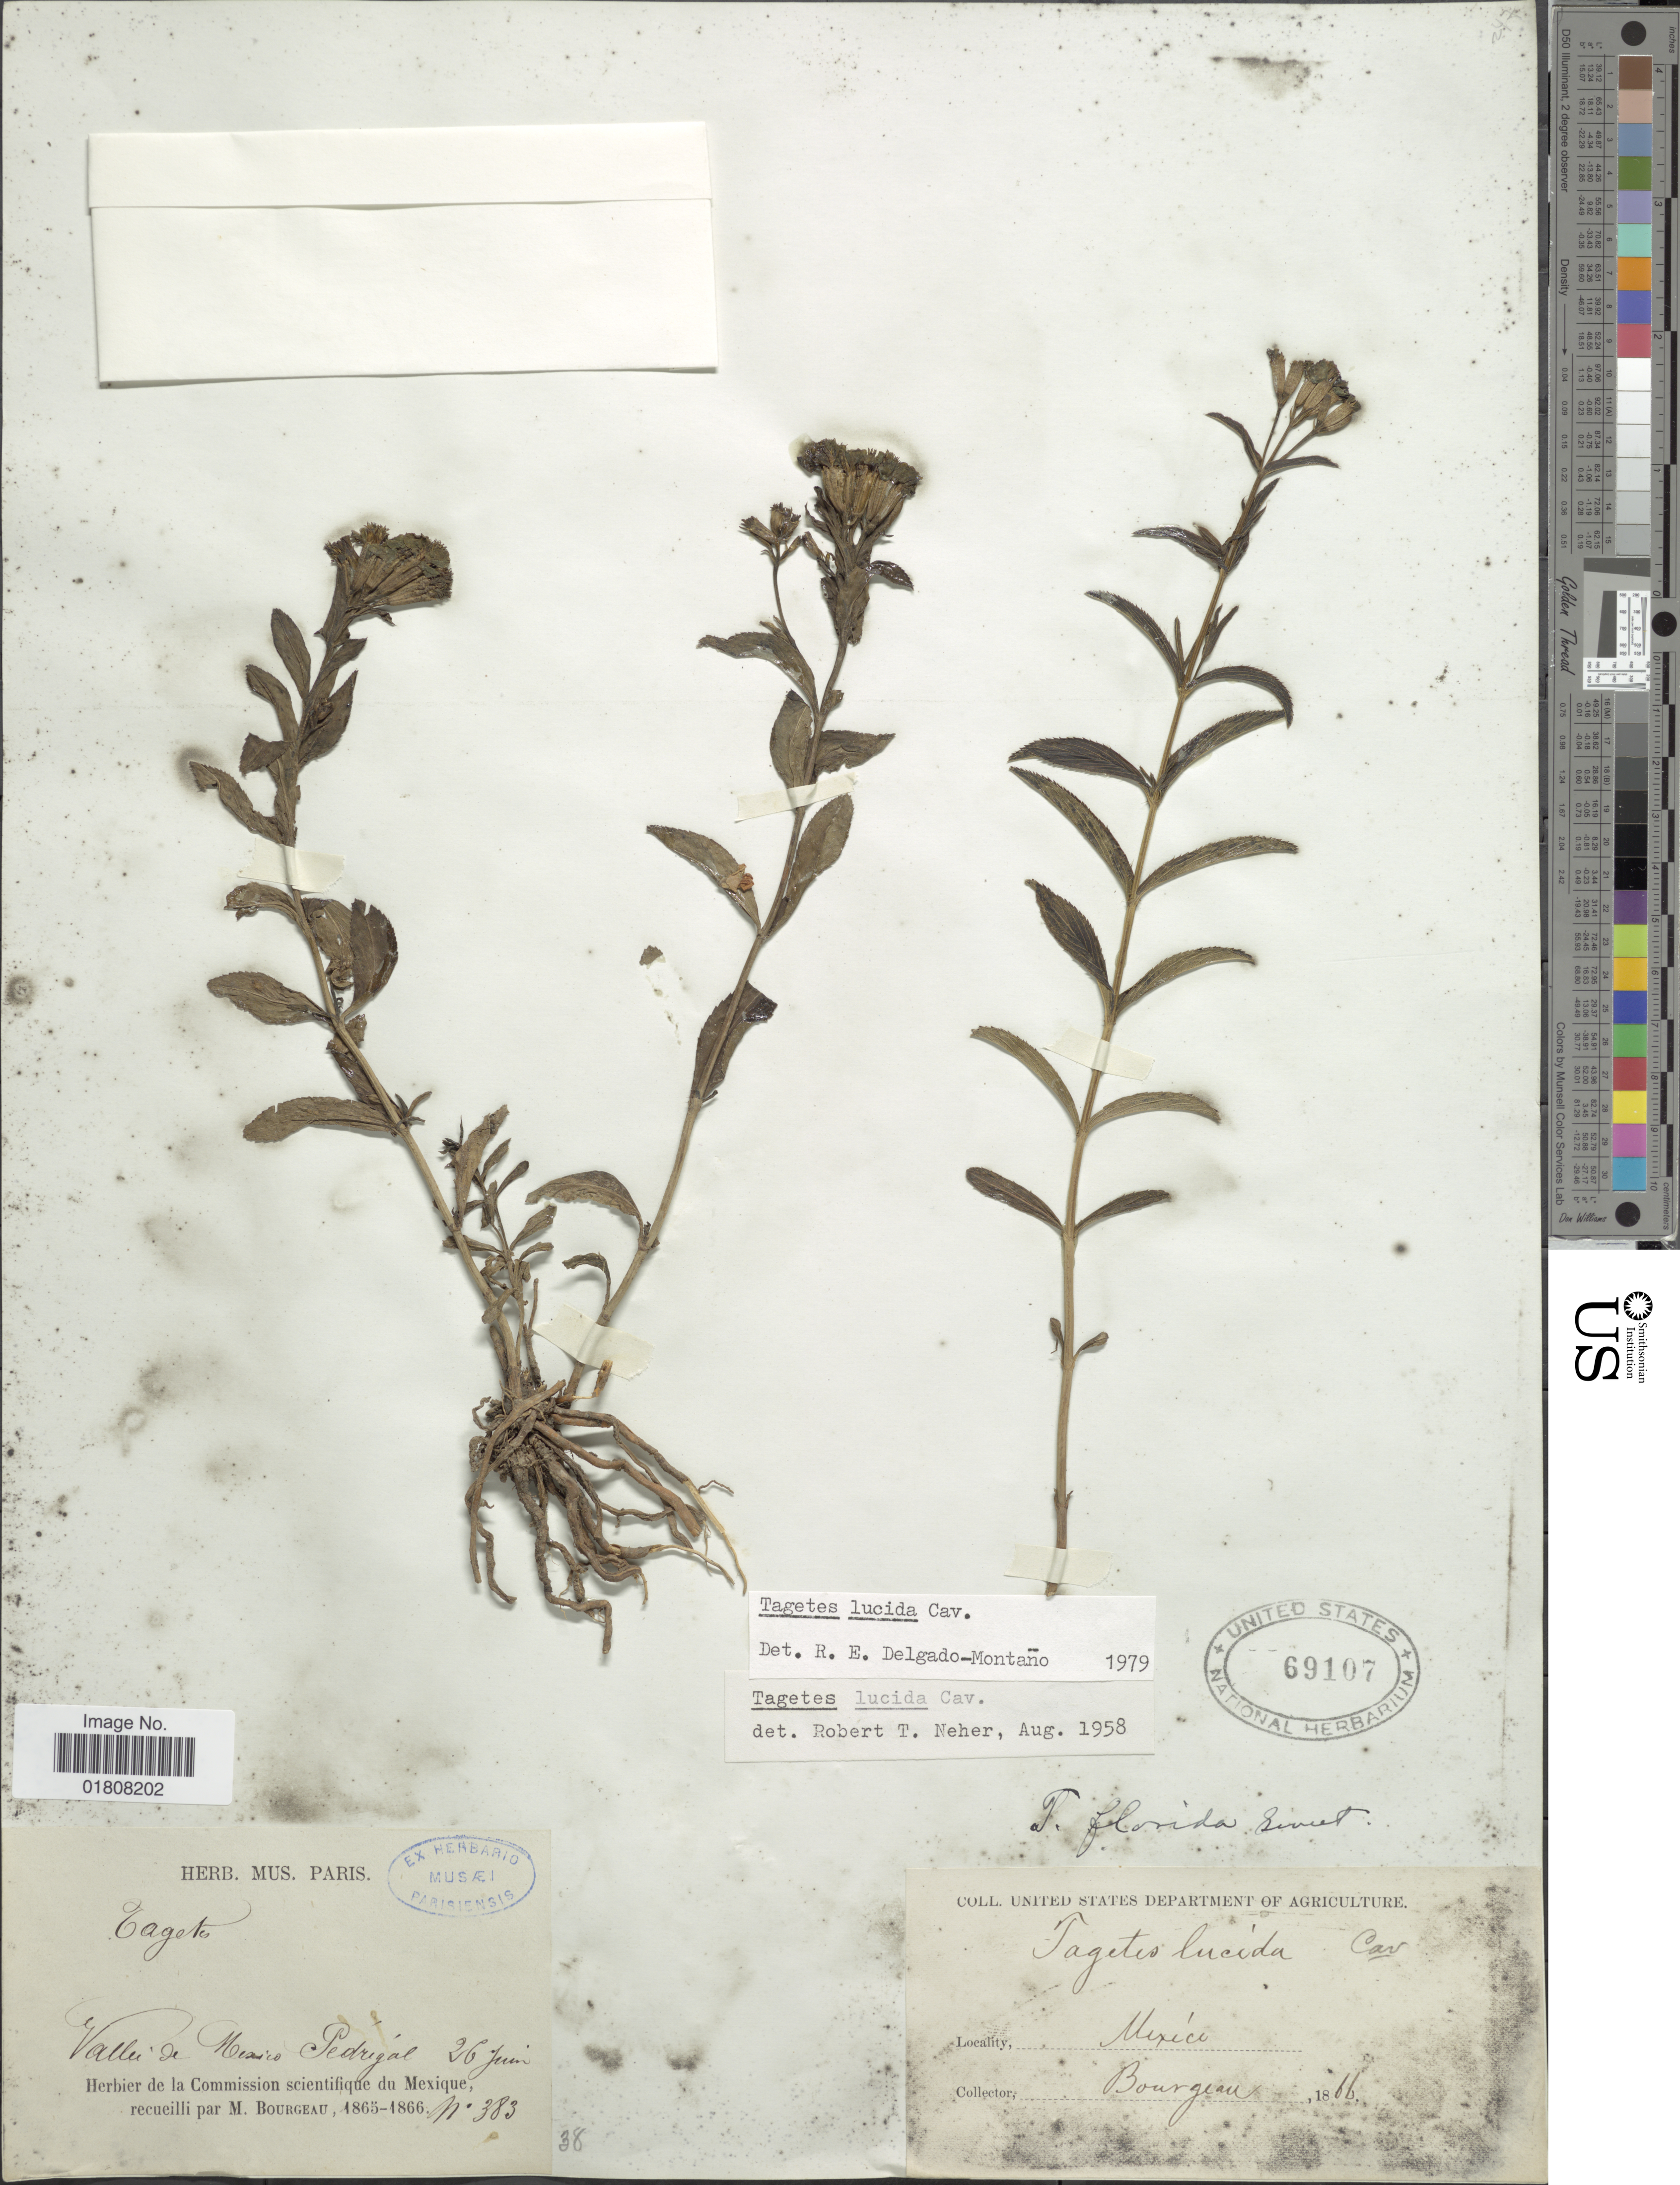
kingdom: Plantae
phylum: Tracheophyta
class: Magnoliopsida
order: Asterales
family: Asteraceae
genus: Tagetes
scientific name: Tagetes lucida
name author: Cav.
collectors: M. Bourgeau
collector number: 383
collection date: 1865-06-26/1866-06-26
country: Mexico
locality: Vallei de Mexico Pedrigal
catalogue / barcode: US 69107